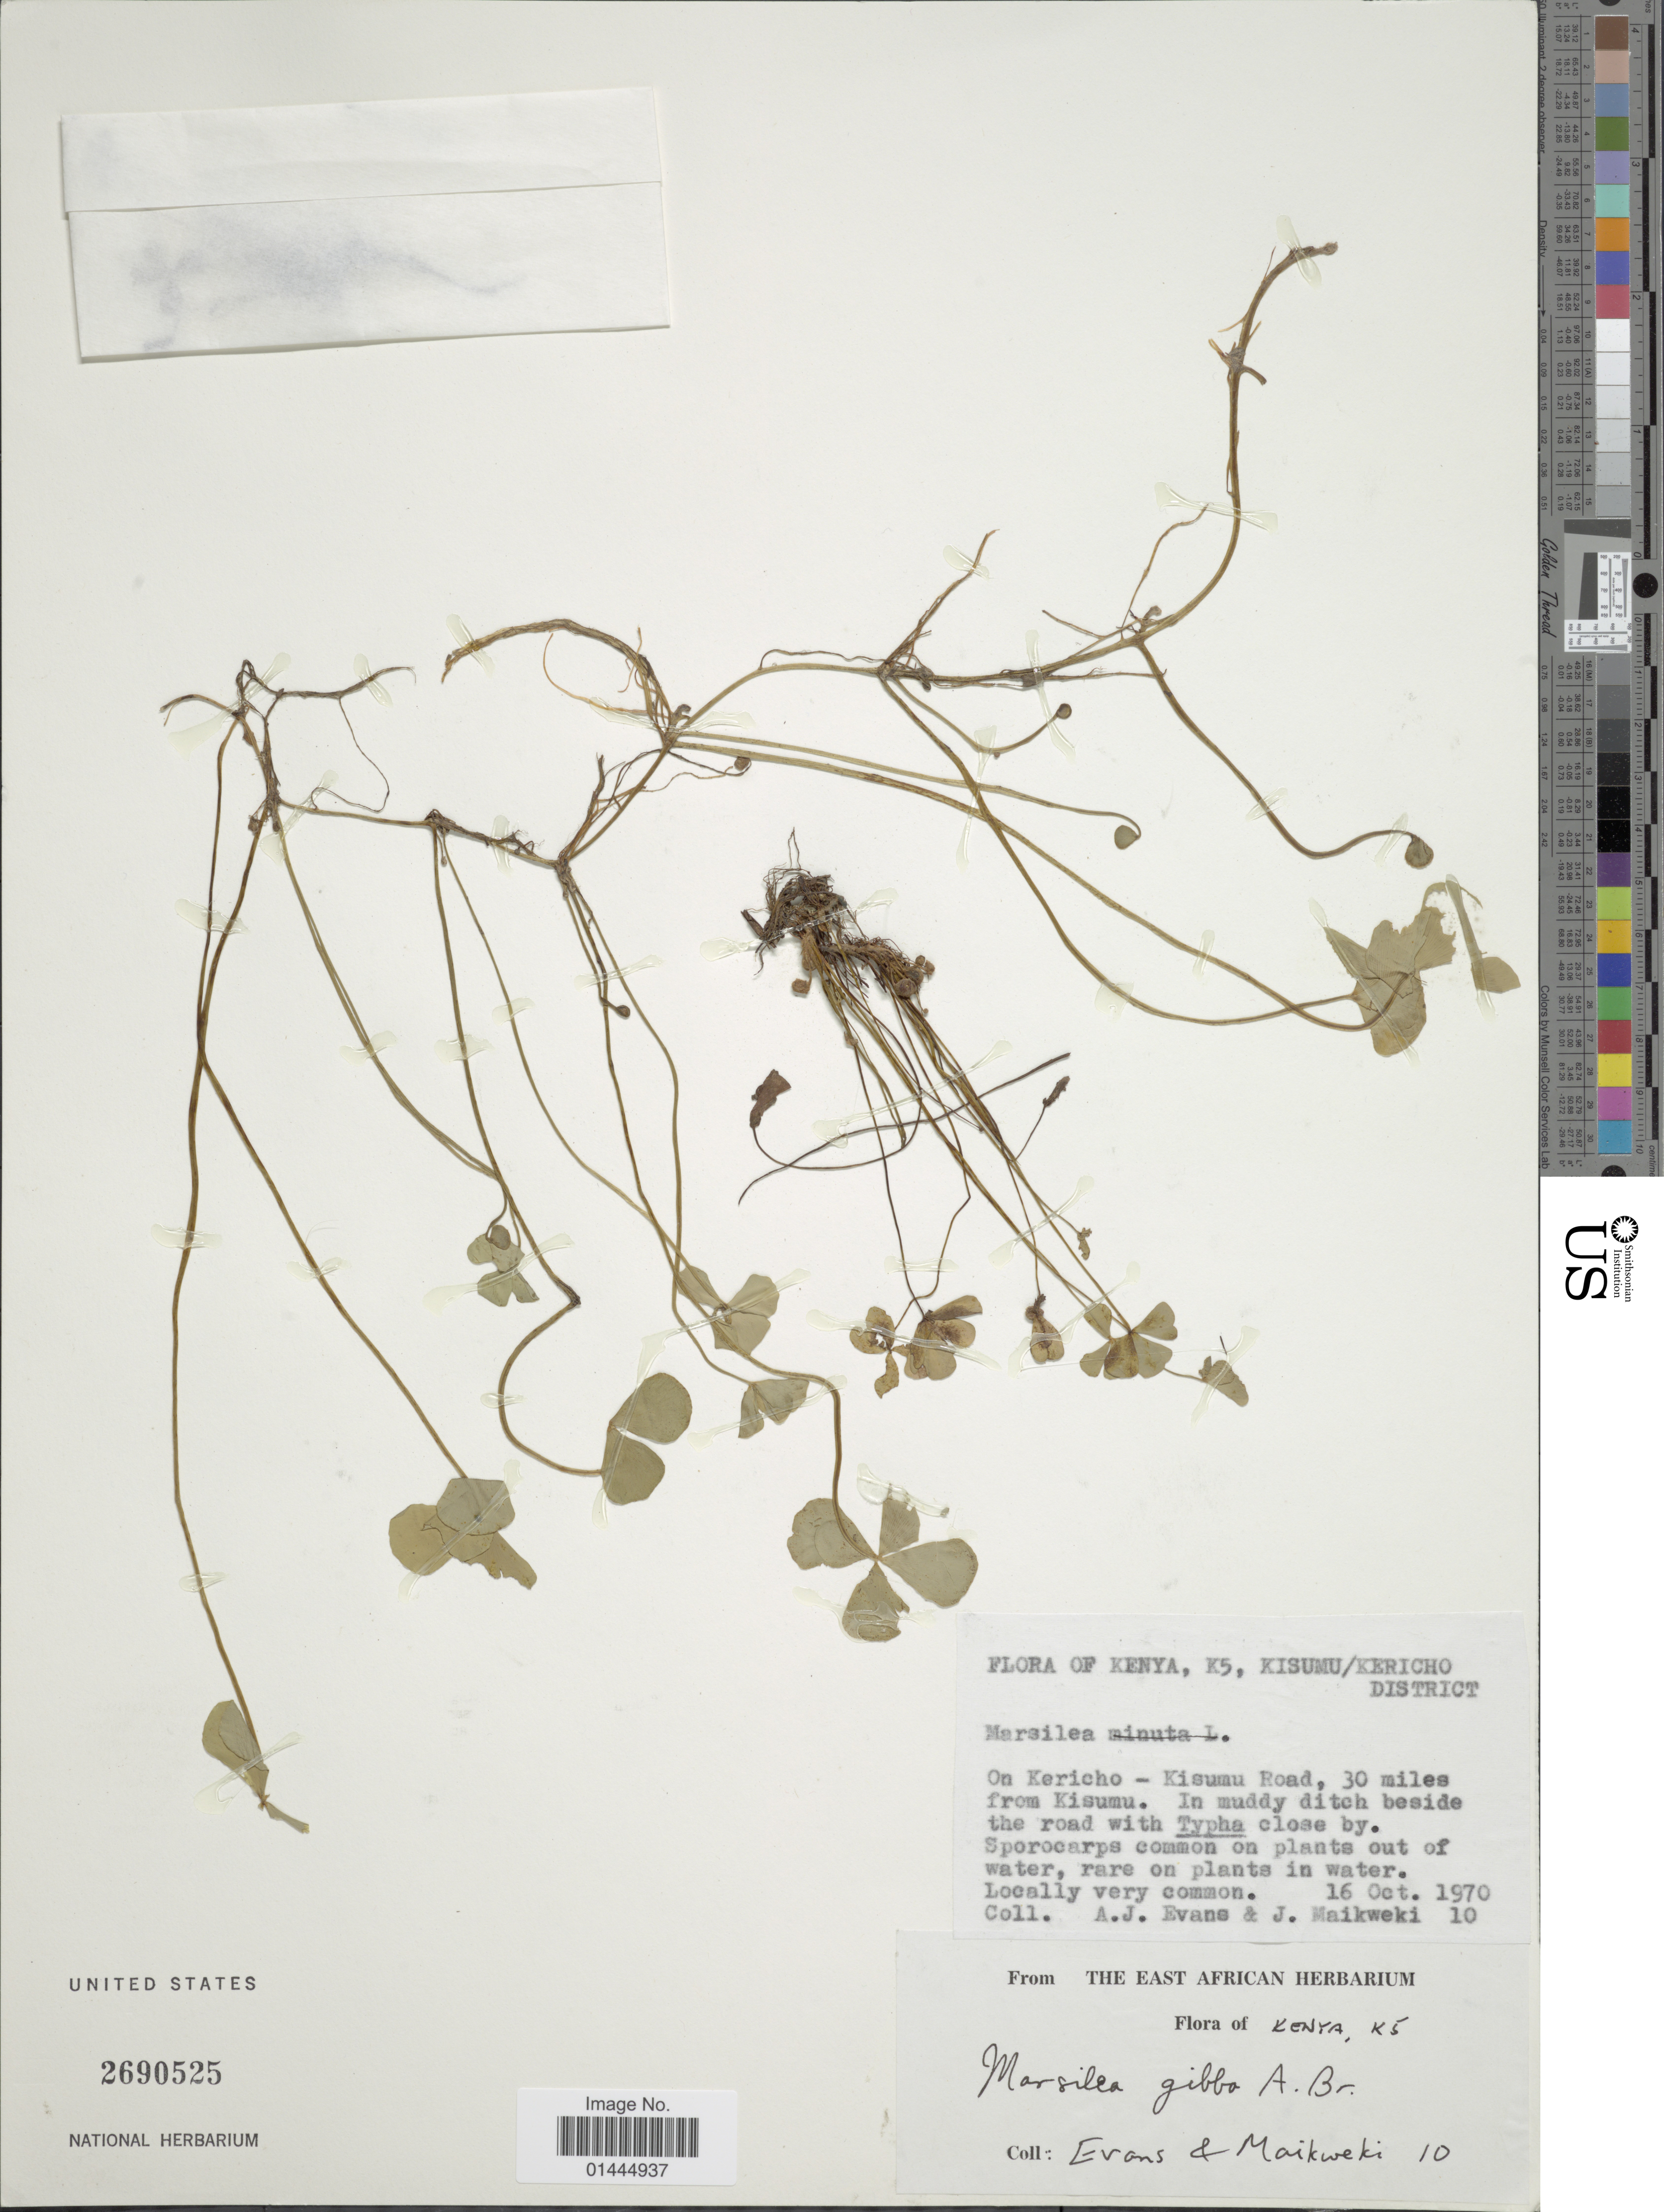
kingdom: Plantae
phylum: Tracheophyta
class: Polypodiopsida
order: Salviniales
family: Marsileaceae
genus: Marsilea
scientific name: Marsilea gibba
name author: A. Braun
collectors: A. J. Evans & J. Maikweki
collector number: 10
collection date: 1970-10-16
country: Kenya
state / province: Kisumu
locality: K5, Kisumu/Kericho District, on Kericho-Kisumu Road, 30 miles from Kisumum in muddy ditch beside the road.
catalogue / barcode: US 2690525